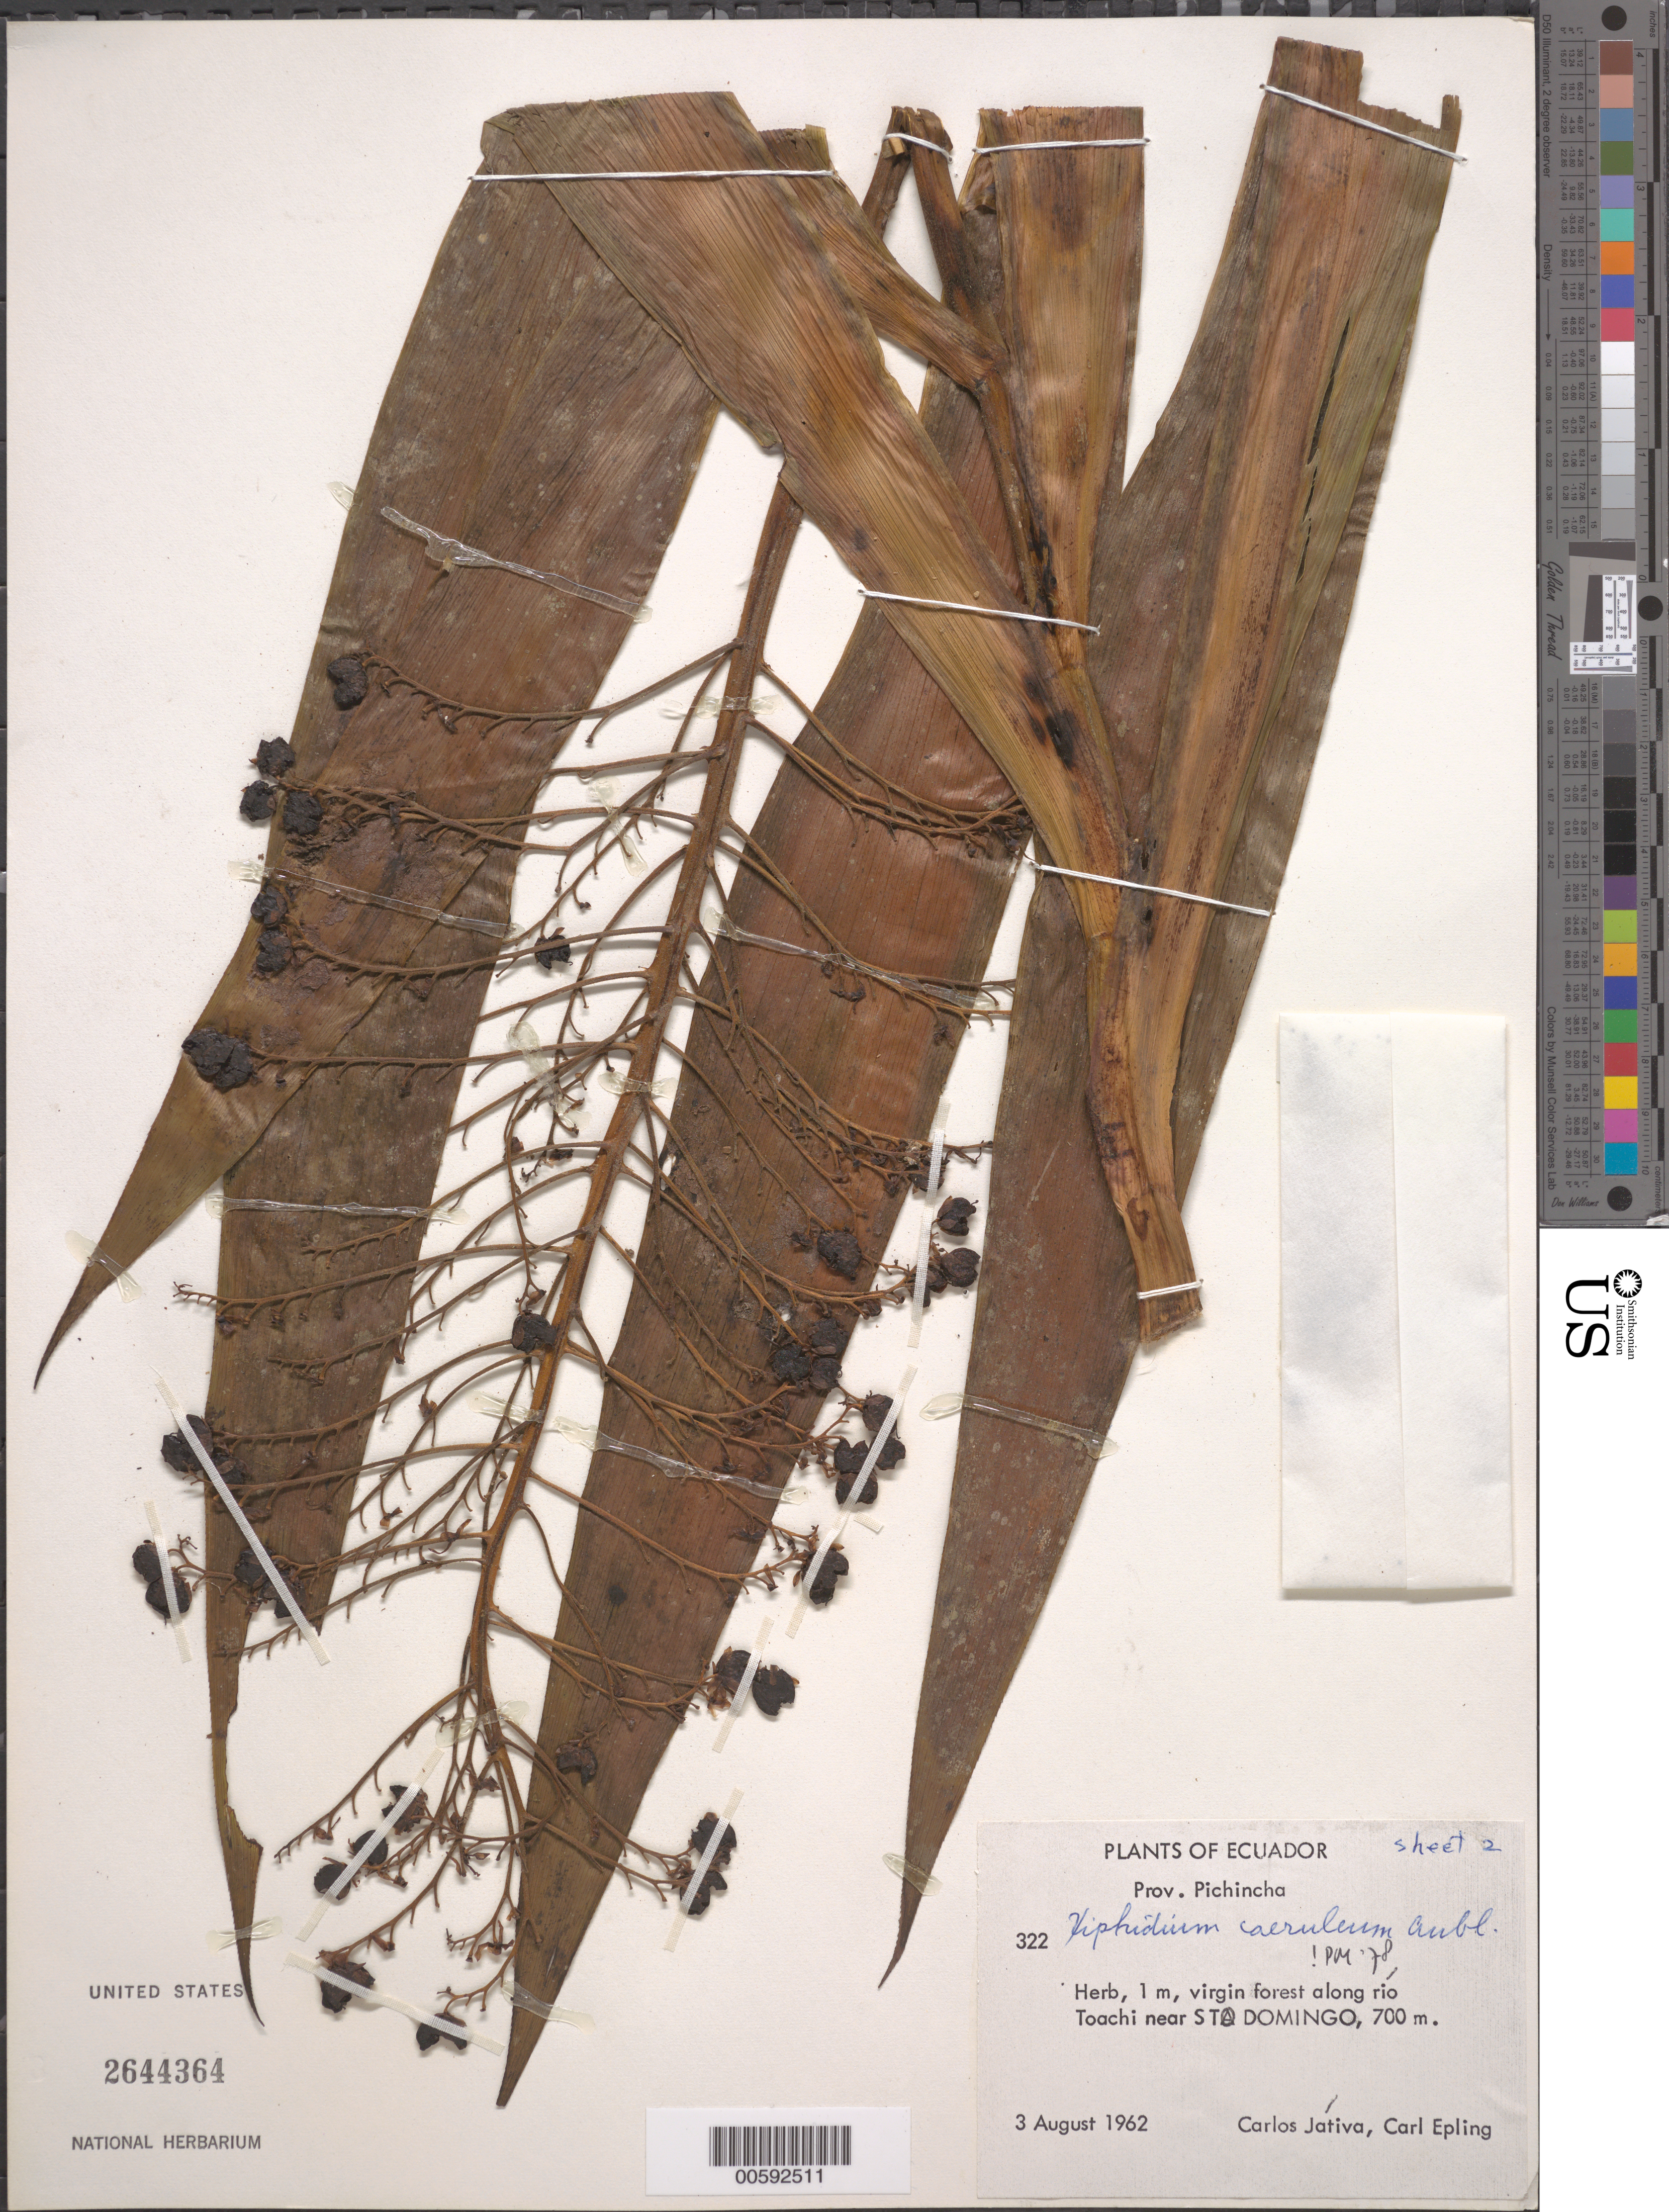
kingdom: Plantae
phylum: Tracheophyta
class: Liliopsida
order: Commelinales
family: Haemodoraceae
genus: Xiphidium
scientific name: Xiphidium caeruleum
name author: Aubl.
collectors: C. D. Játiva & C. C. Epling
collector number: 322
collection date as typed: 03 Aug 1962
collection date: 1962-08-03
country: Ecuador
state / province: Pichincha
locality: Toachi near Sta. Domingo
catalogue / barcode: US 2644364